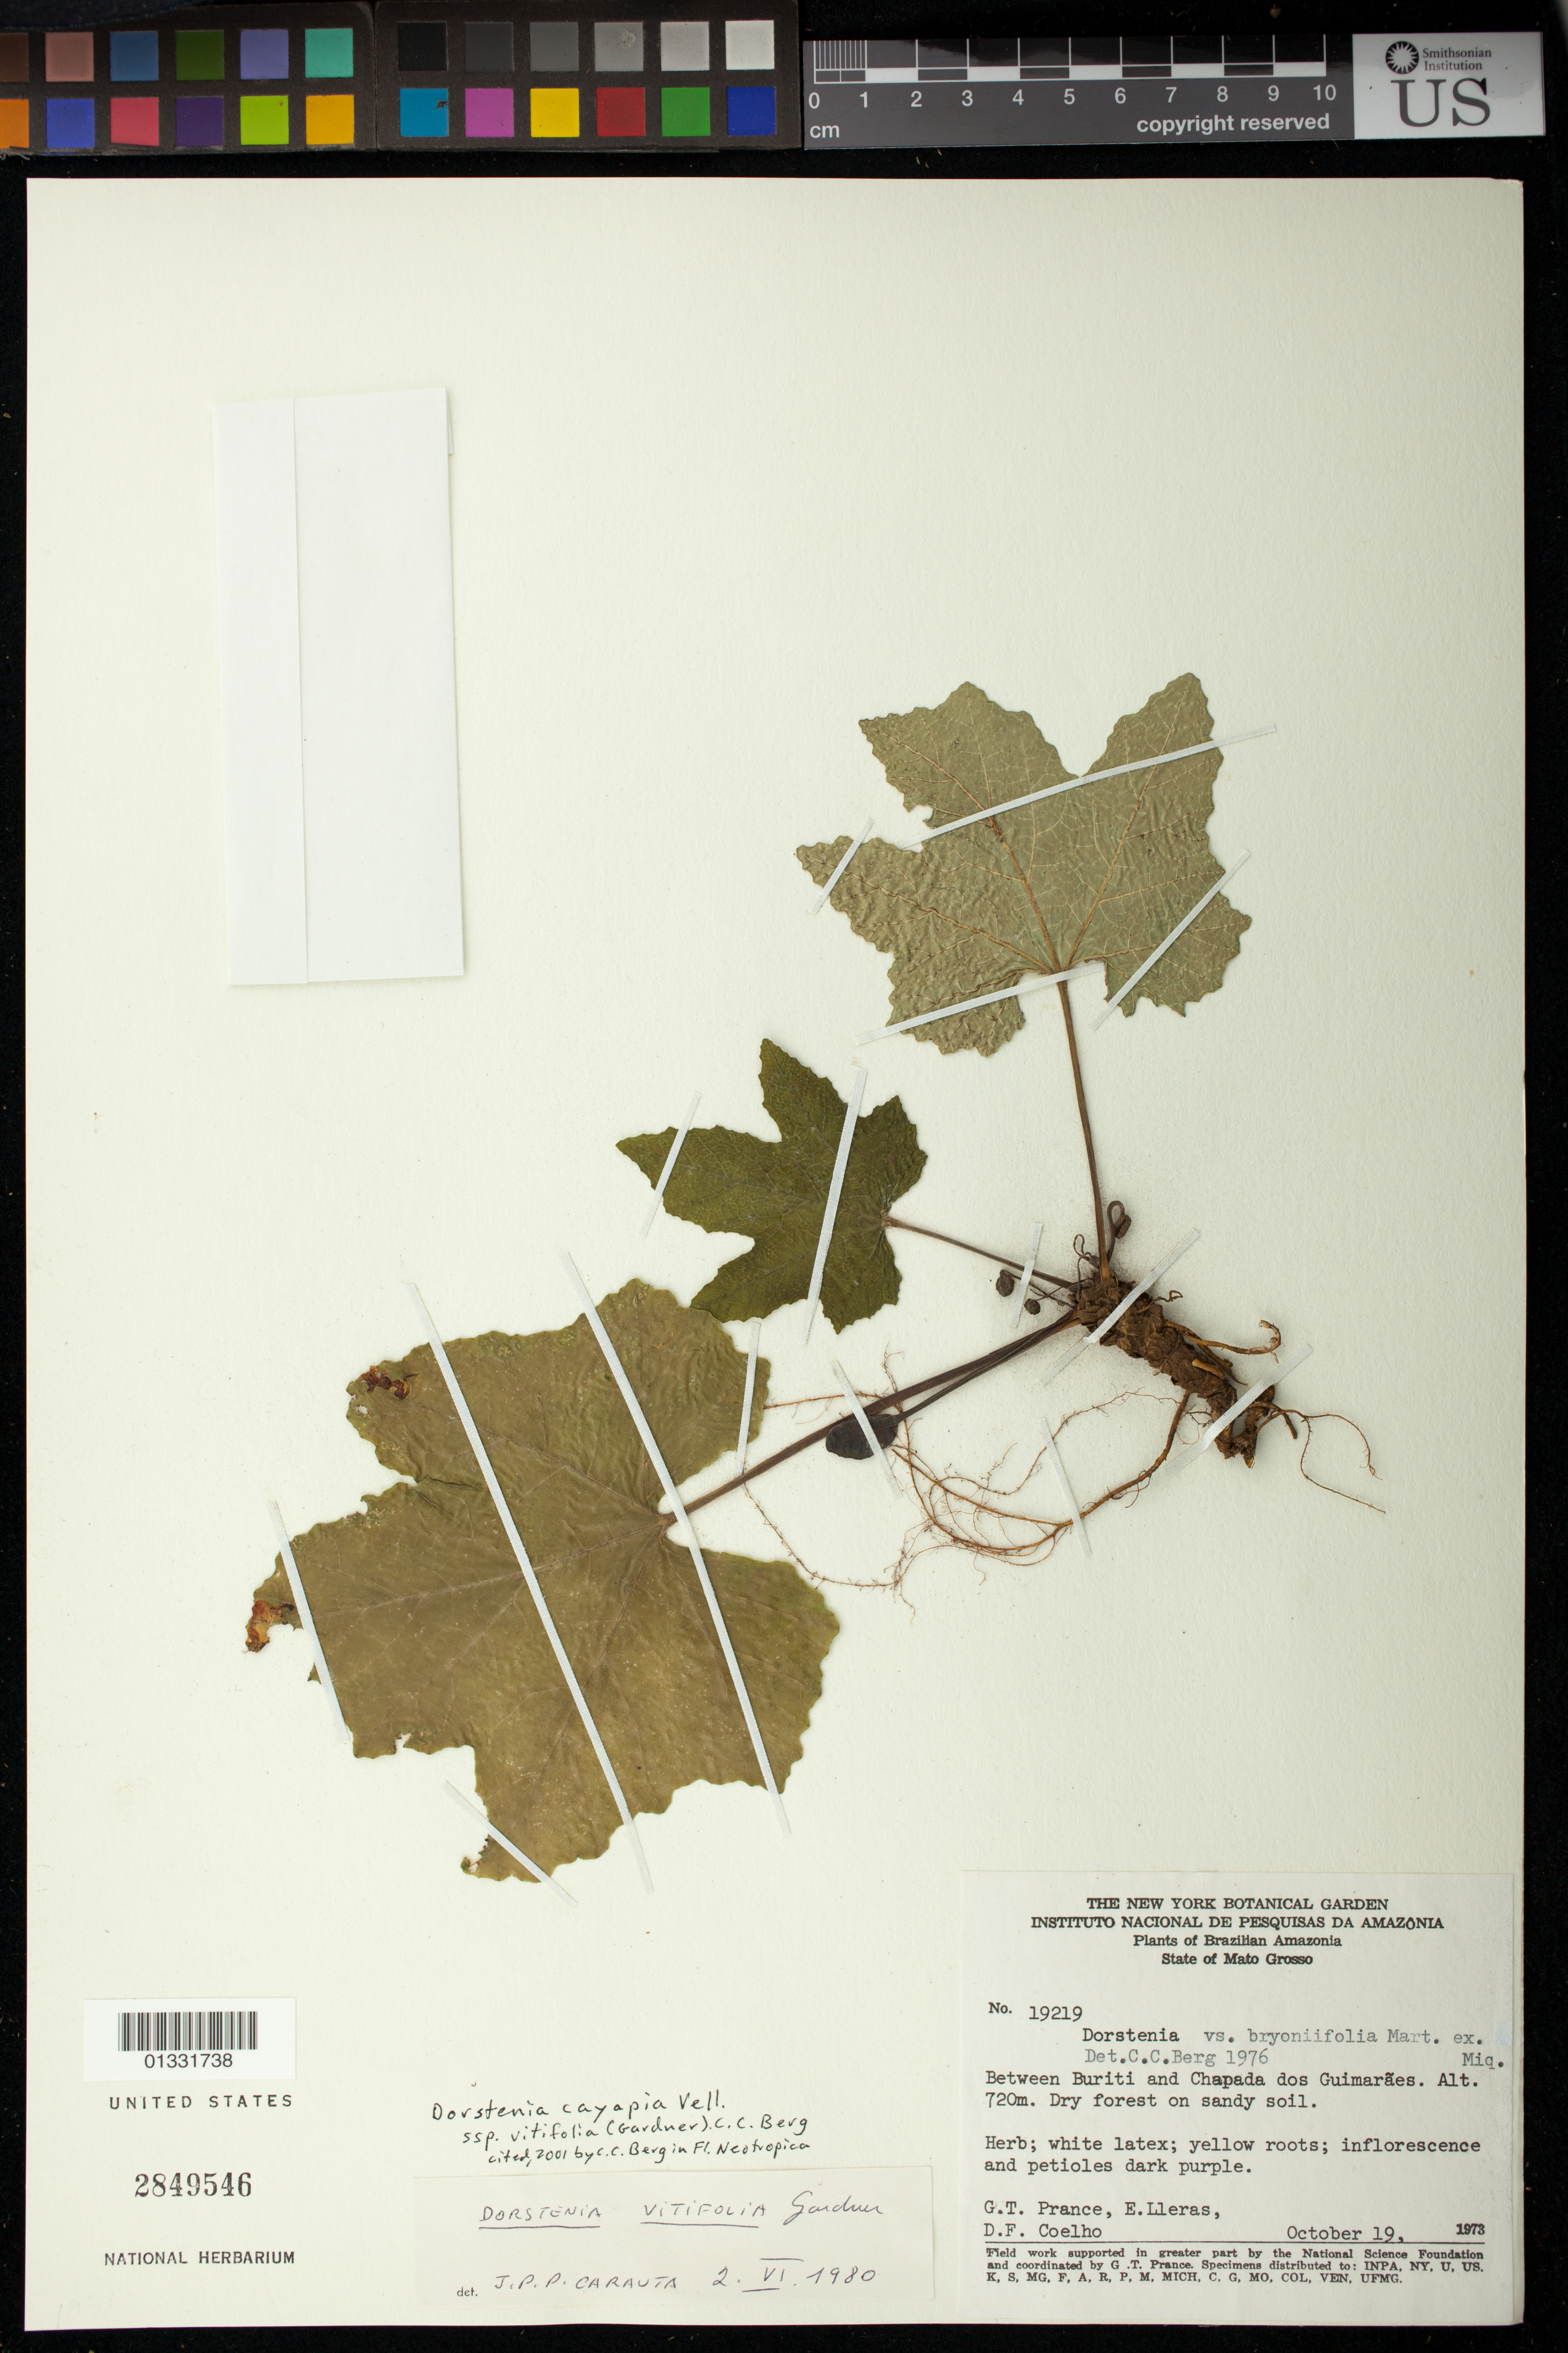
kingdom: Plantae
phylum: Tracheophyta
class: Magnoliopsida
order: Rosales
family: Moraceae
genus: Dorstenia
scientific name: Dorstenia cayapia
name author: Vell.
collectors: G. T. Prance, E. Lleras & D. F. Coêlho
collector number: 19219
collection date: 1973-10-19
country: Brazil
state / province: Mato Grosso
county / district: Chapada dos Guimarães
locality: Between Buriti and Chapada dos Guimarães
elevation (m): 720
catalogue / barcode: US 2849546